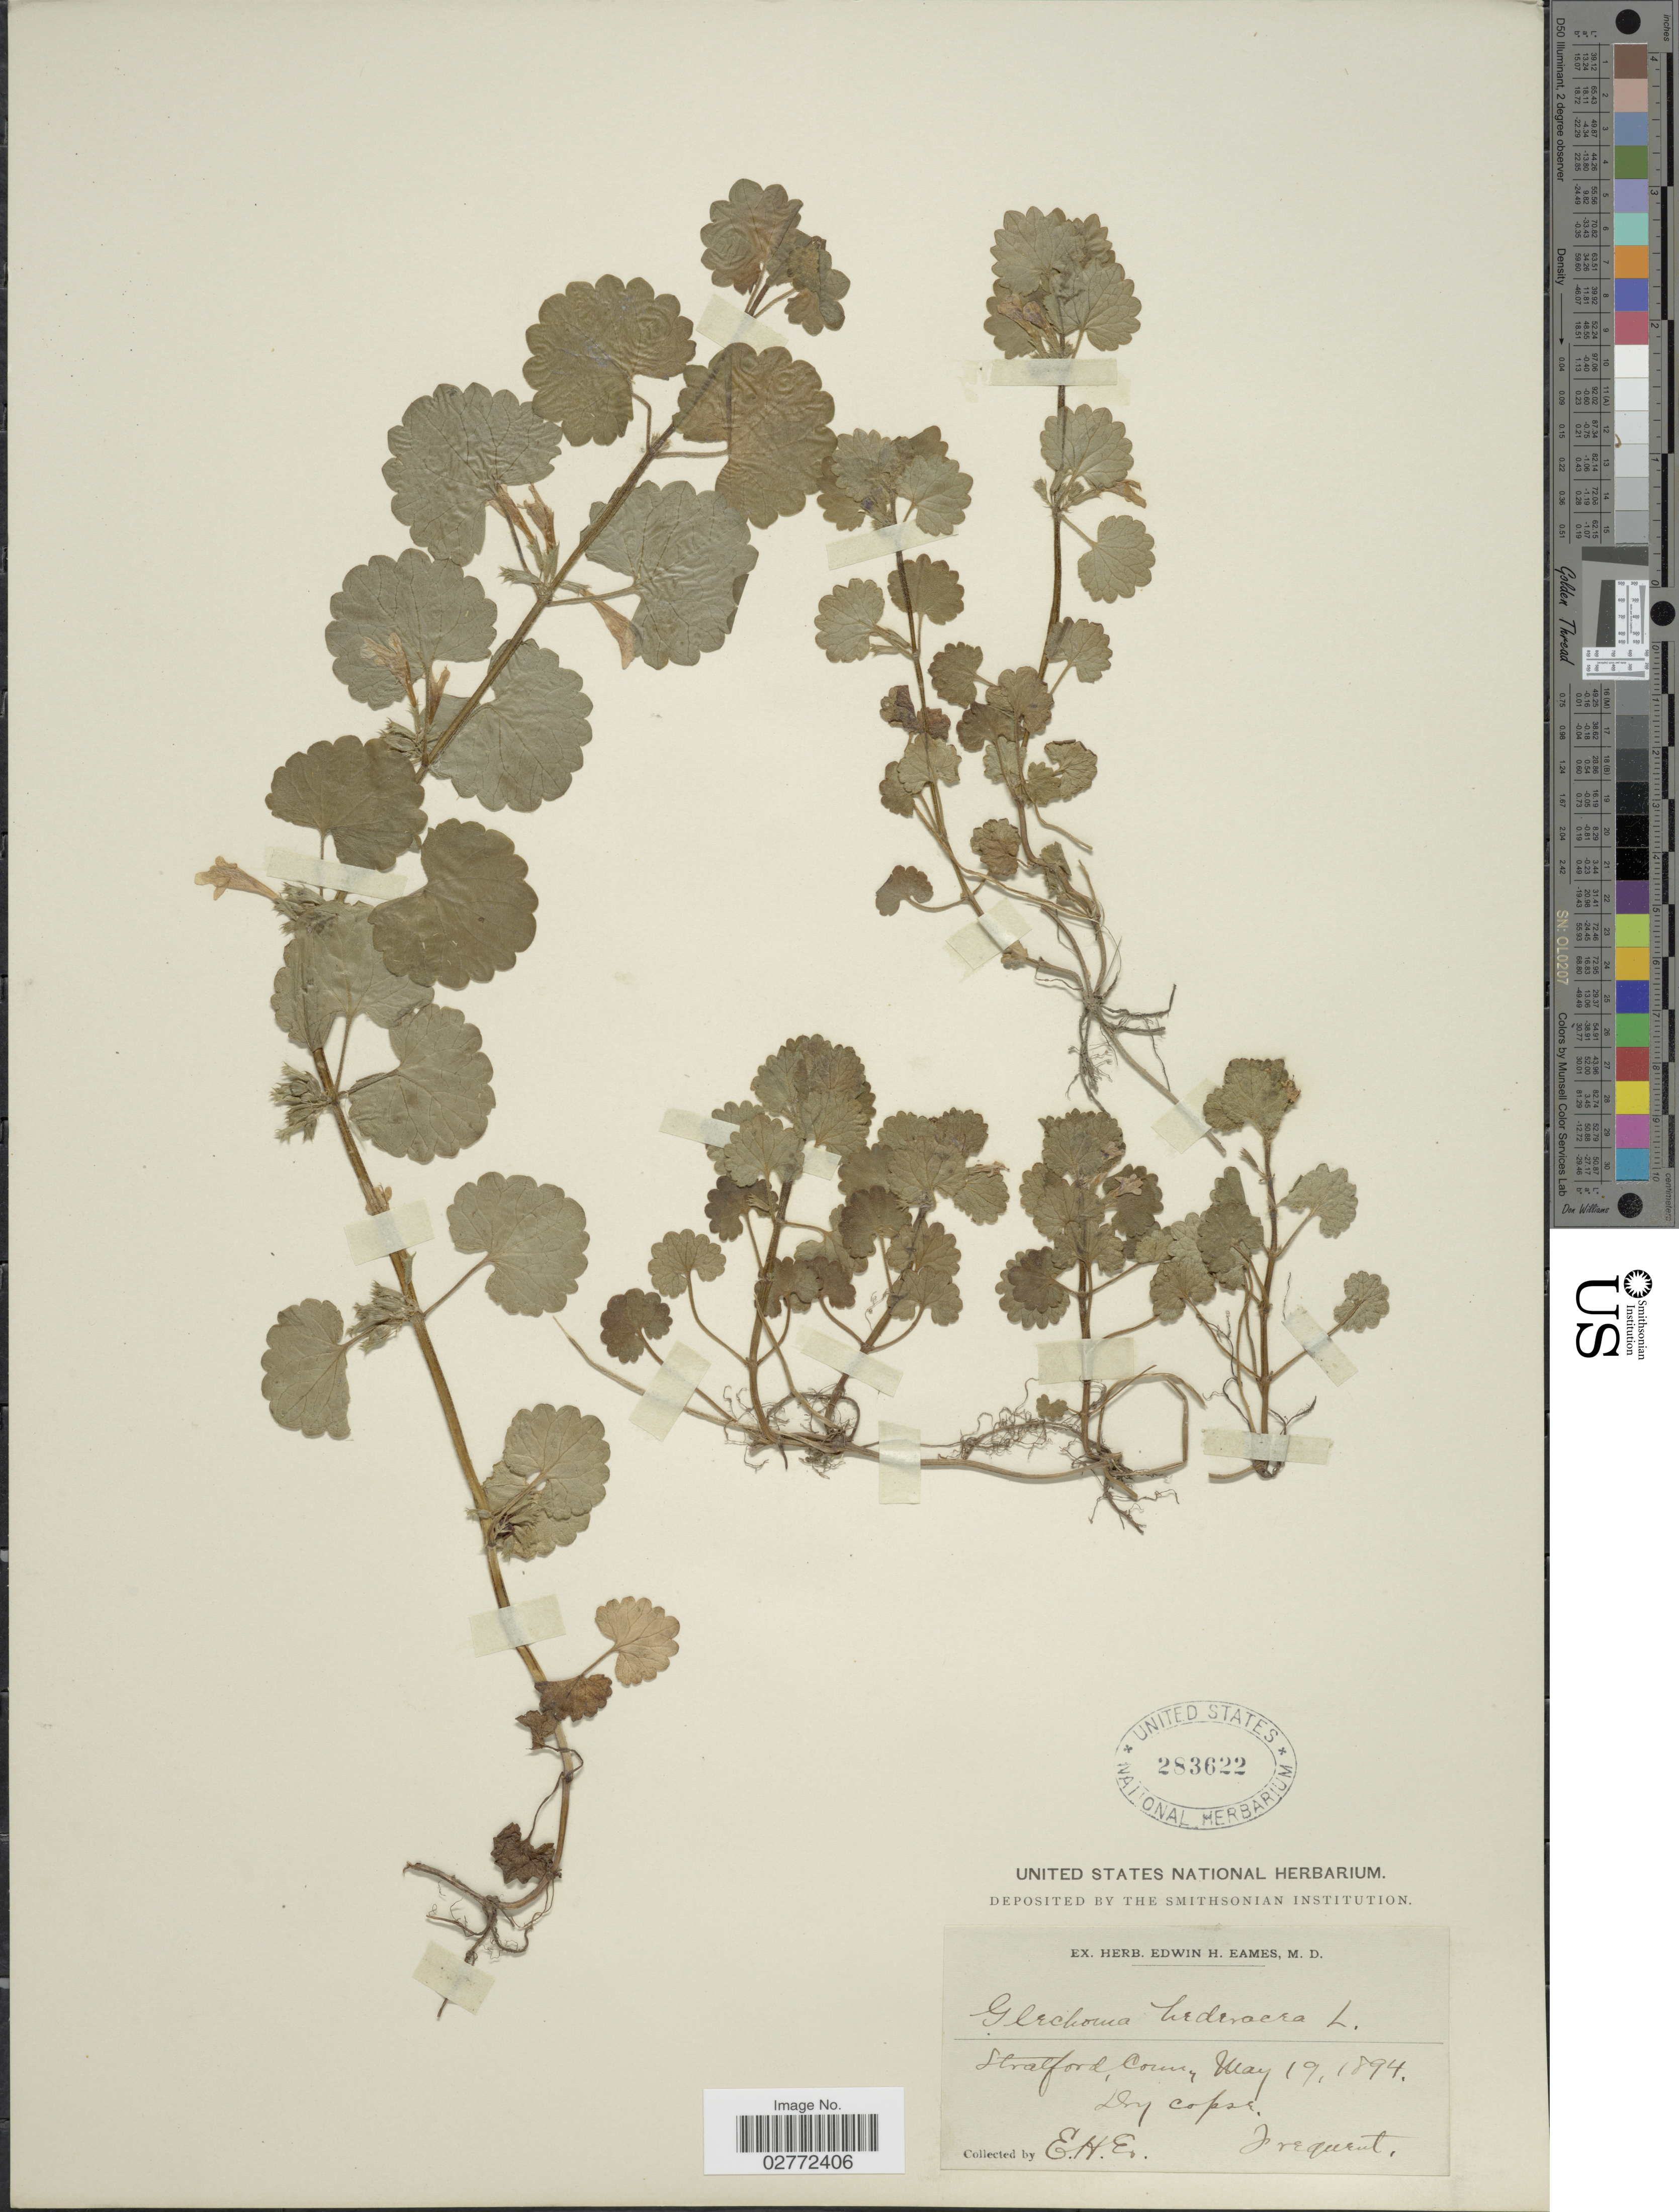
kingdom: Plantae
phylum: Tracheophyta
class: Magnoliopsida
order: Lamiales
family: Lamiaceae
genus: Glechoma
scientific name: Glechoma hederacea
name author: L.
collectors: E. H. Eames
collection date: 1894-05-19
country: United States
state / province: Connecticut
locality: Stratford, Conn.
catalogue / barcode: US 283622